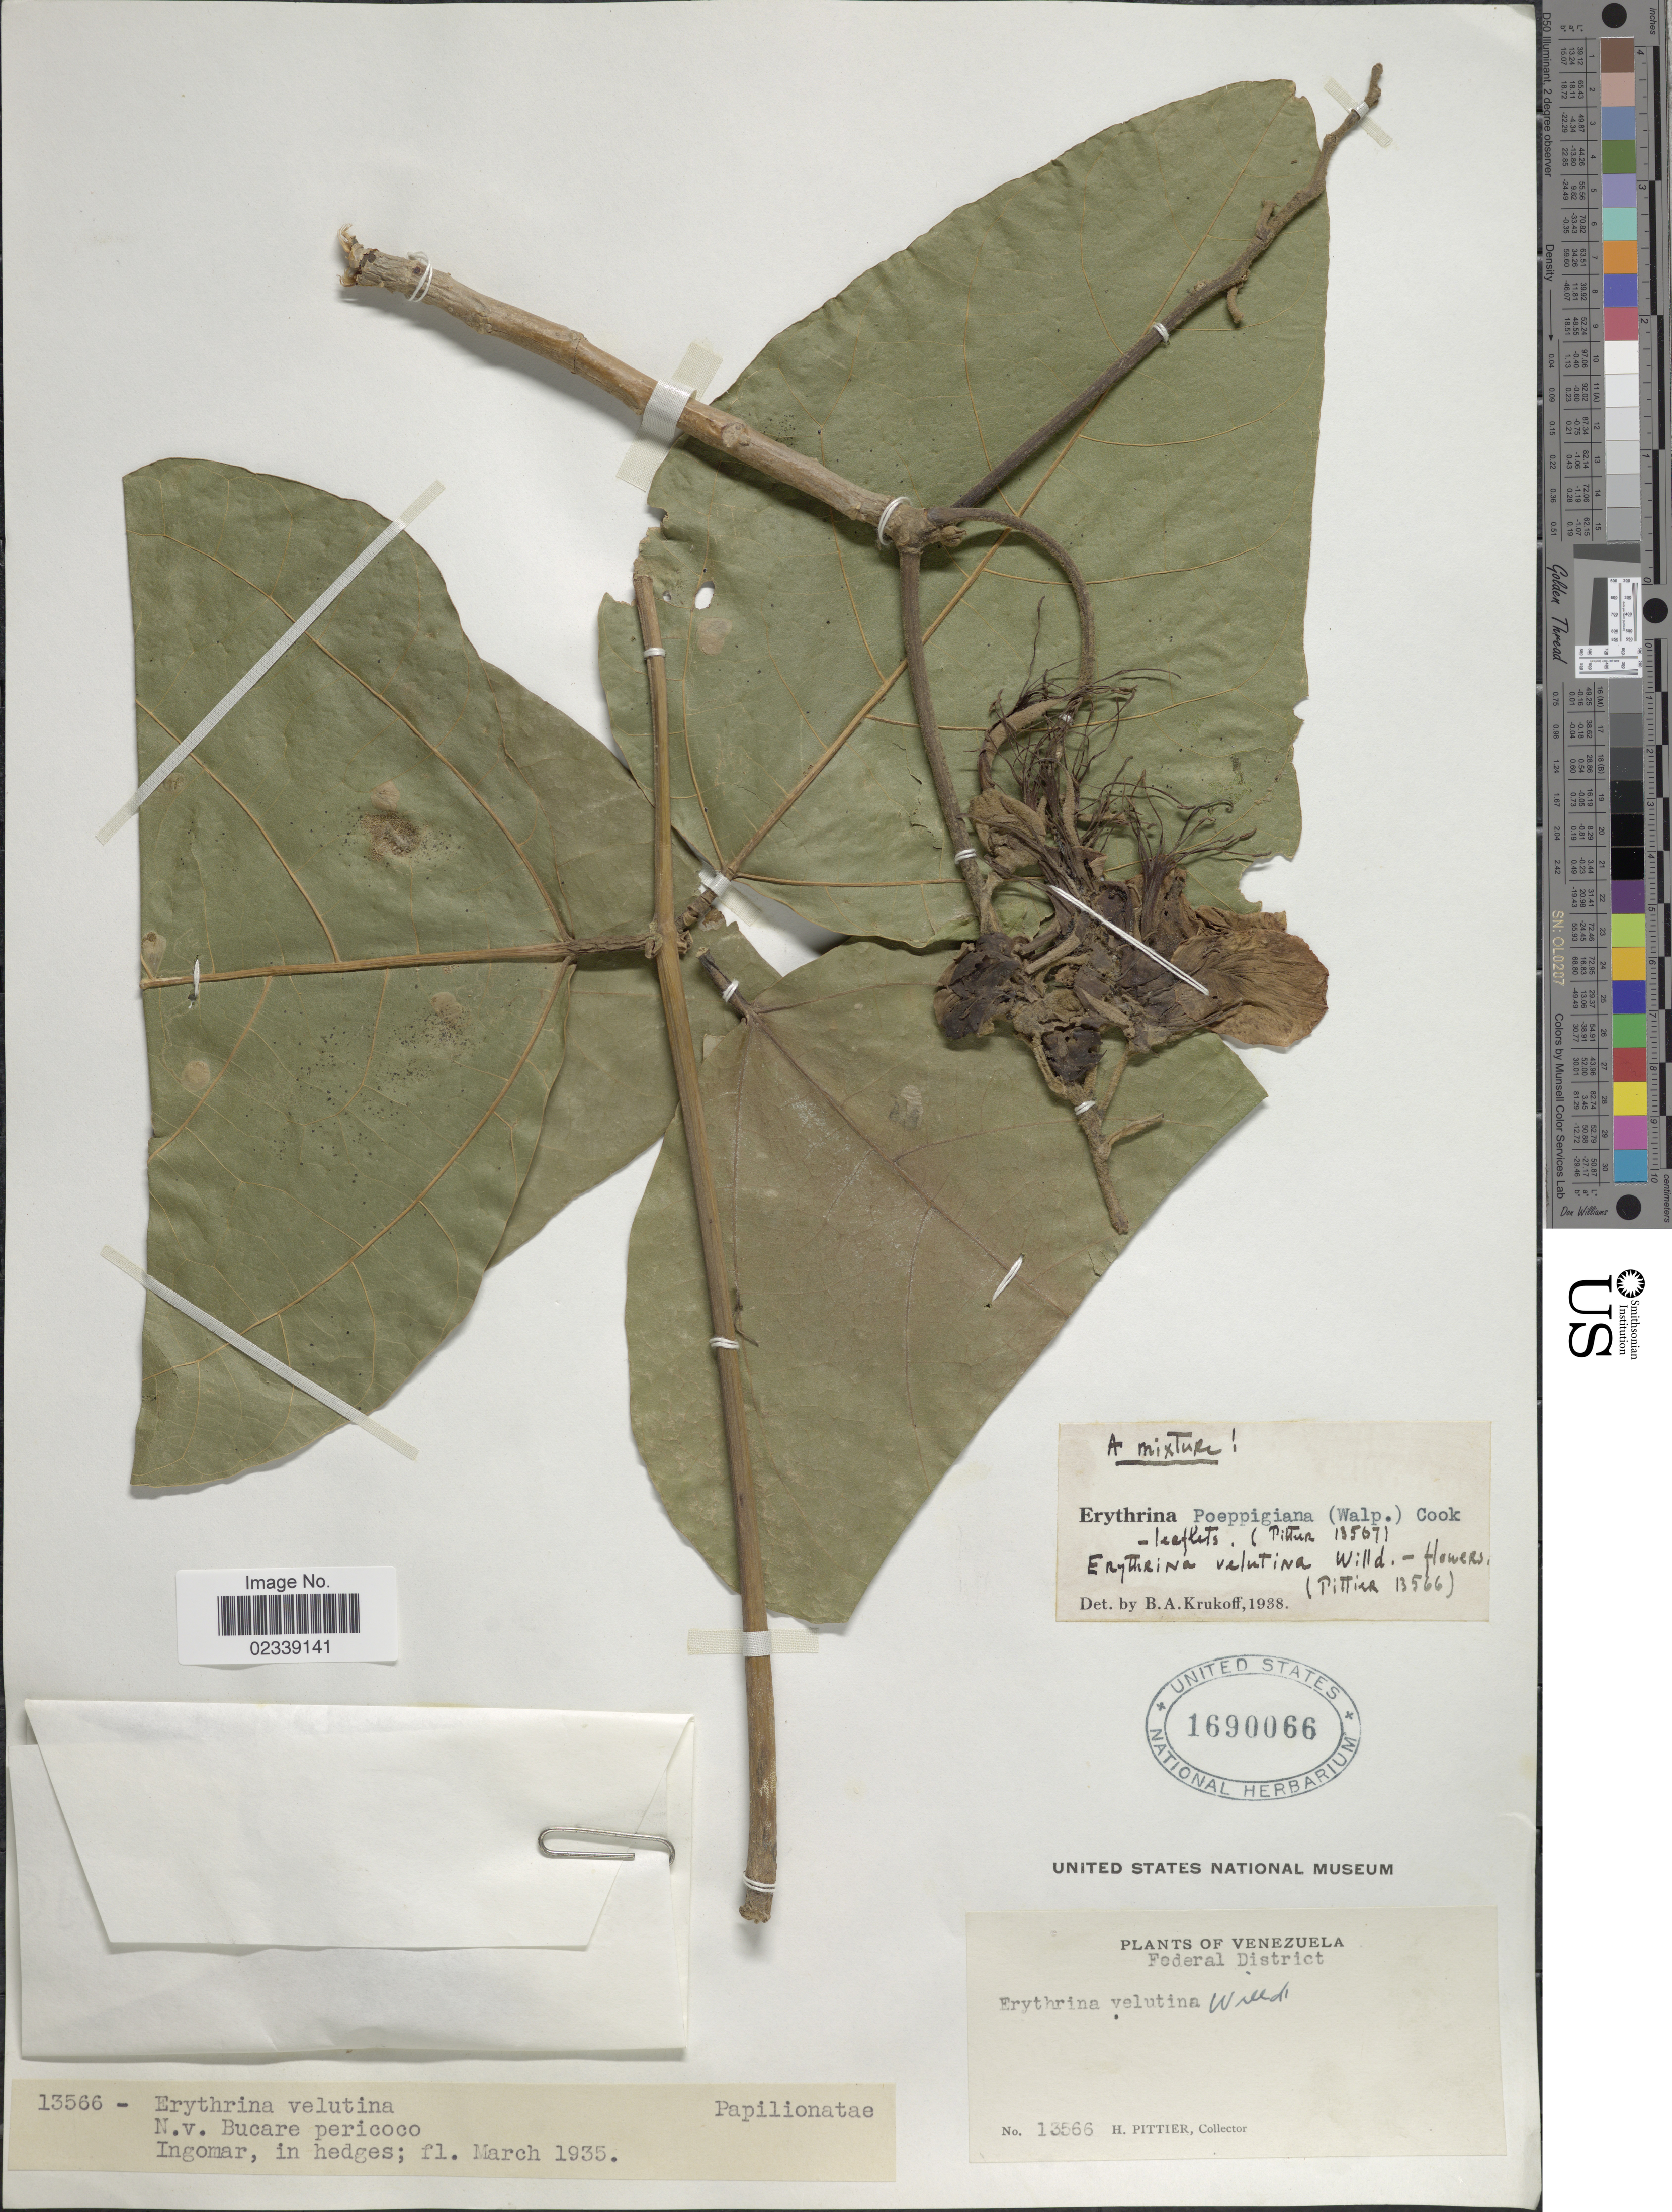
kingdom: Plantae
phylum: Tracheophyta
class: Magnoliopsida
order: Fabales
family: Fabaceae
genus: Erythrina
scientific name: Erythrina poeppigiana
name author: (Walp.) O.F. Cook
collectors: H. F. Pittier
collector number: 13566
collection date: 1935-03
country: Venezuela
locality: Federal District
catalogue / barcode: US 1690066